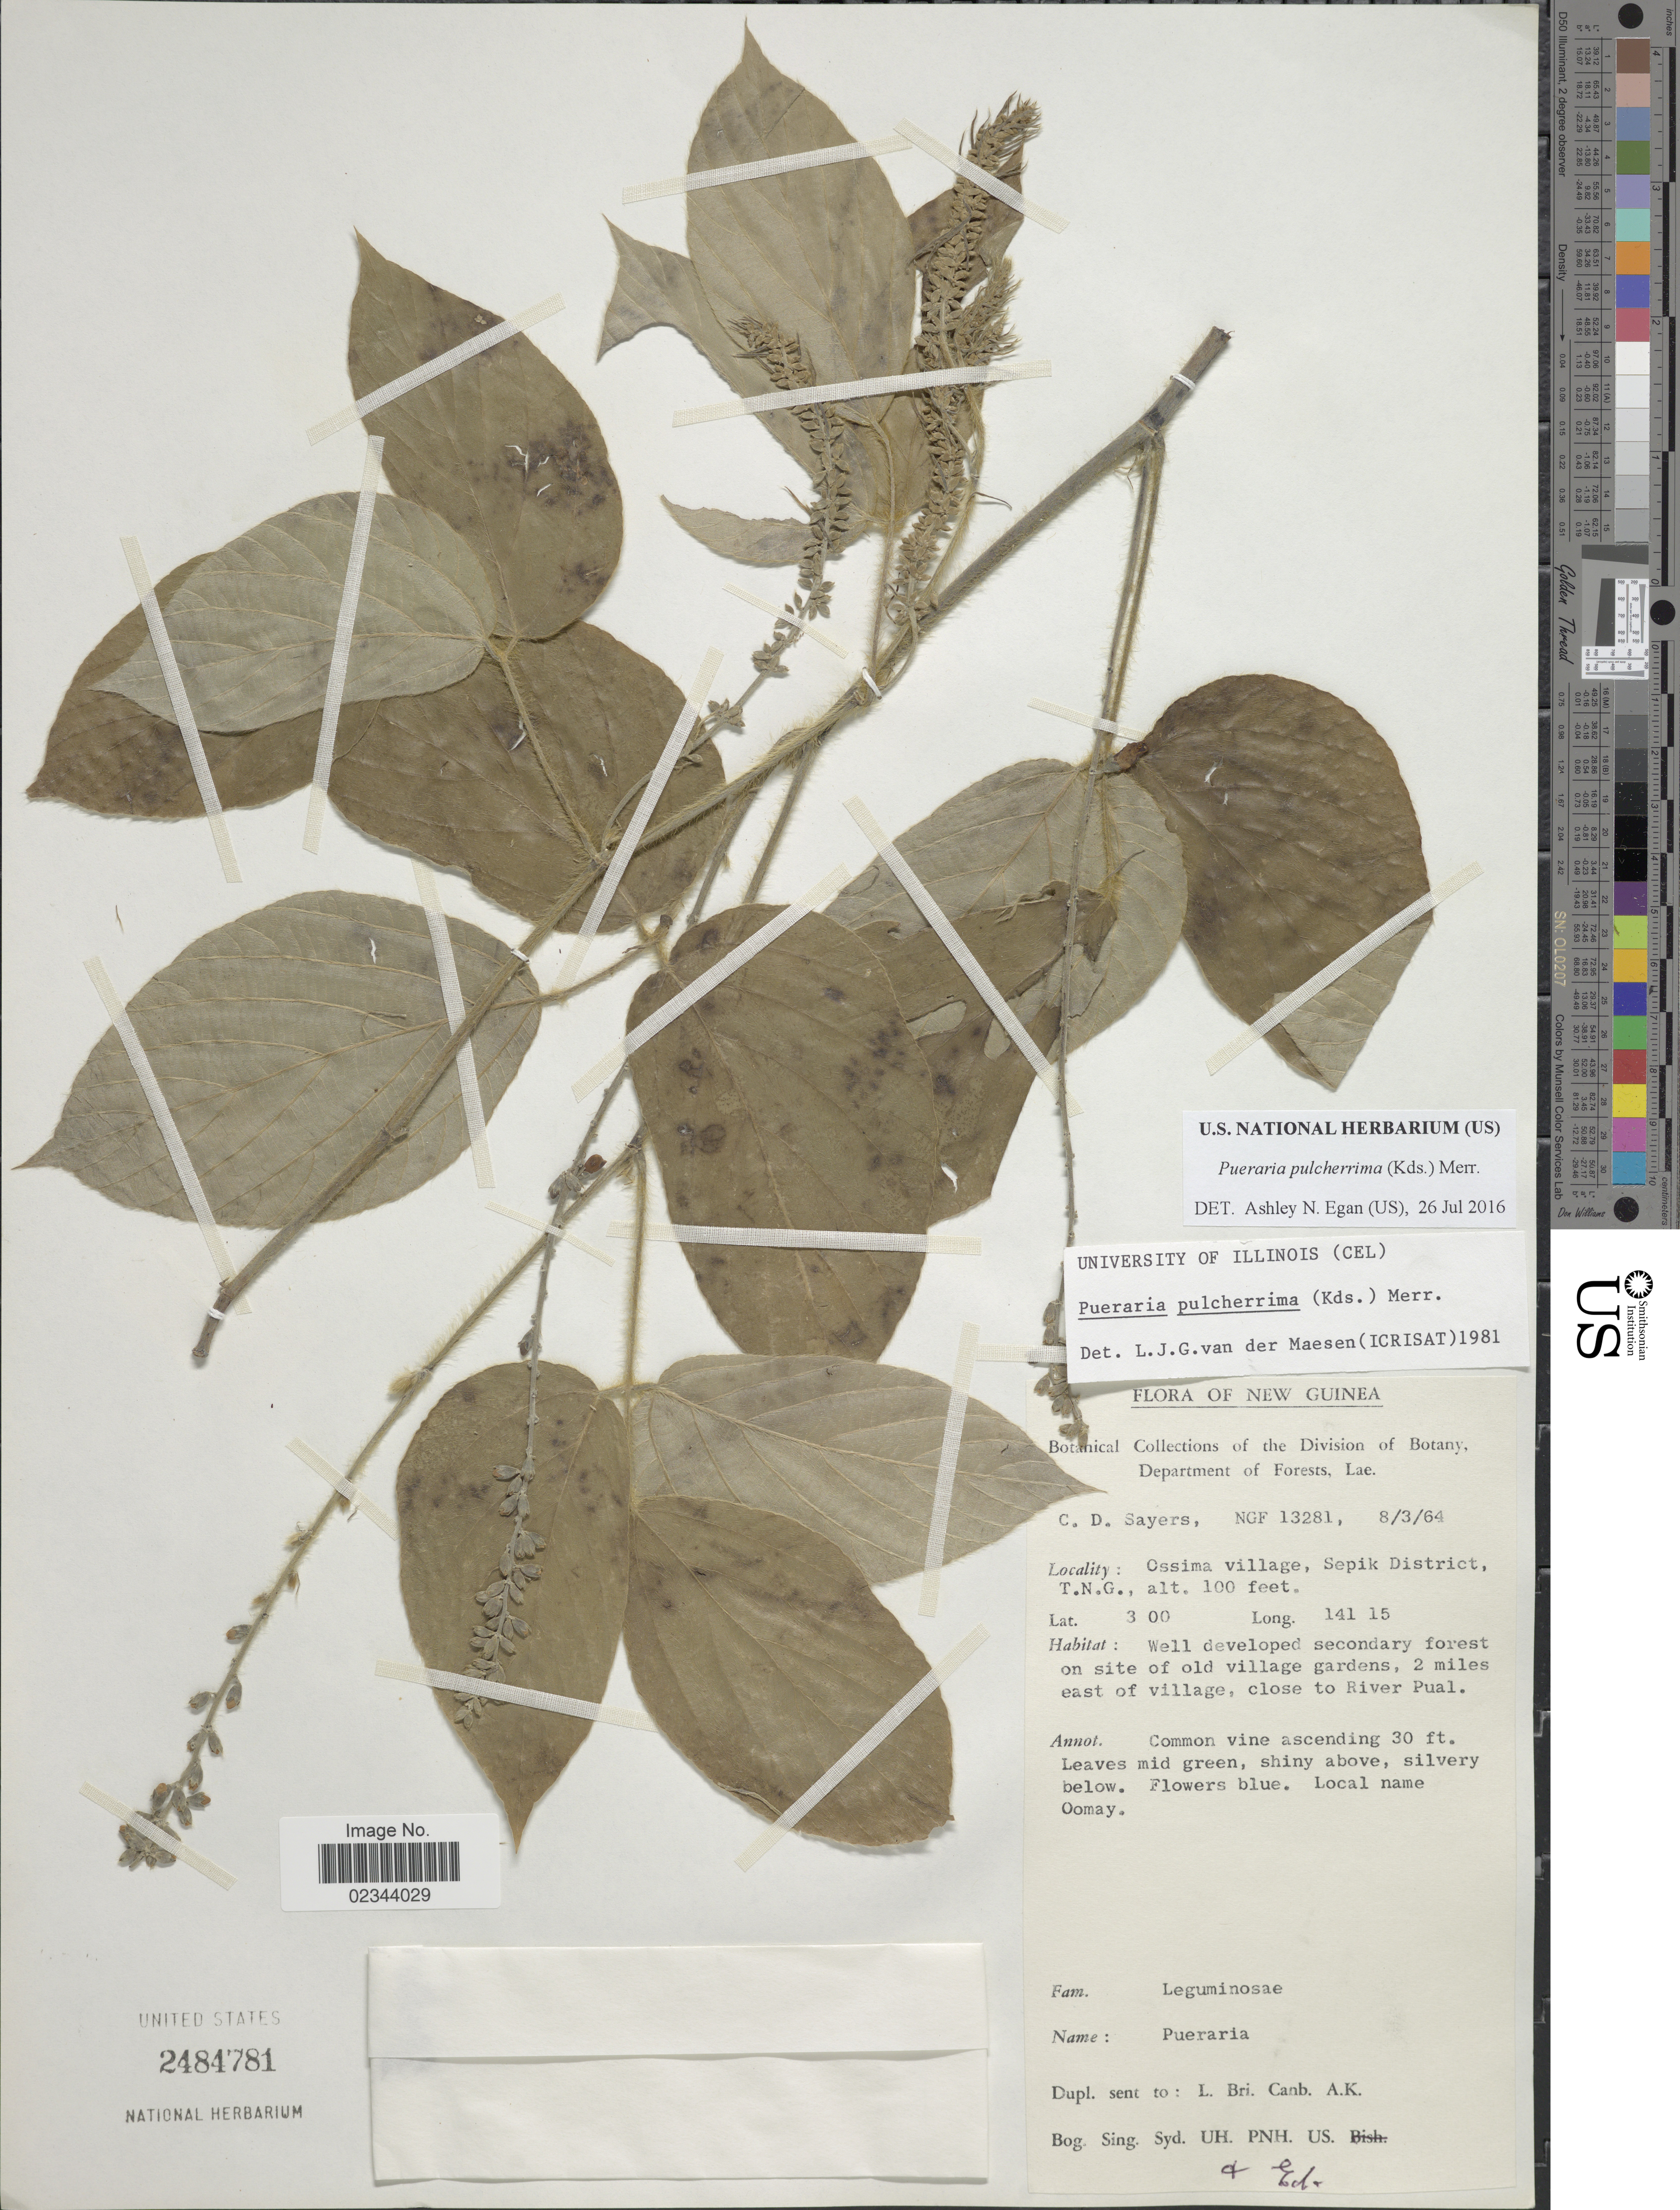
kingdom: Plantae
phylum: Tracheophyta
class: Magnoliopsida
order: Fabales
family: Fabaceae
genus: Pueraria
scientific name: Pueraria pulcherrima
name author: (Koord.) Koord.-Schum.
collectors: C. Sayers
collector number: NGF 13281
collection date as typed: Transcribed d/m/y: 8/3/64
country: Papua New Guinea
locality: New Guinea. Ossima village, Sepik District, T.N.G. On site of old village gardens, 2 miles east of village, close to River Pual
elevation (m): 30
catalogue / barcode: US 2484781